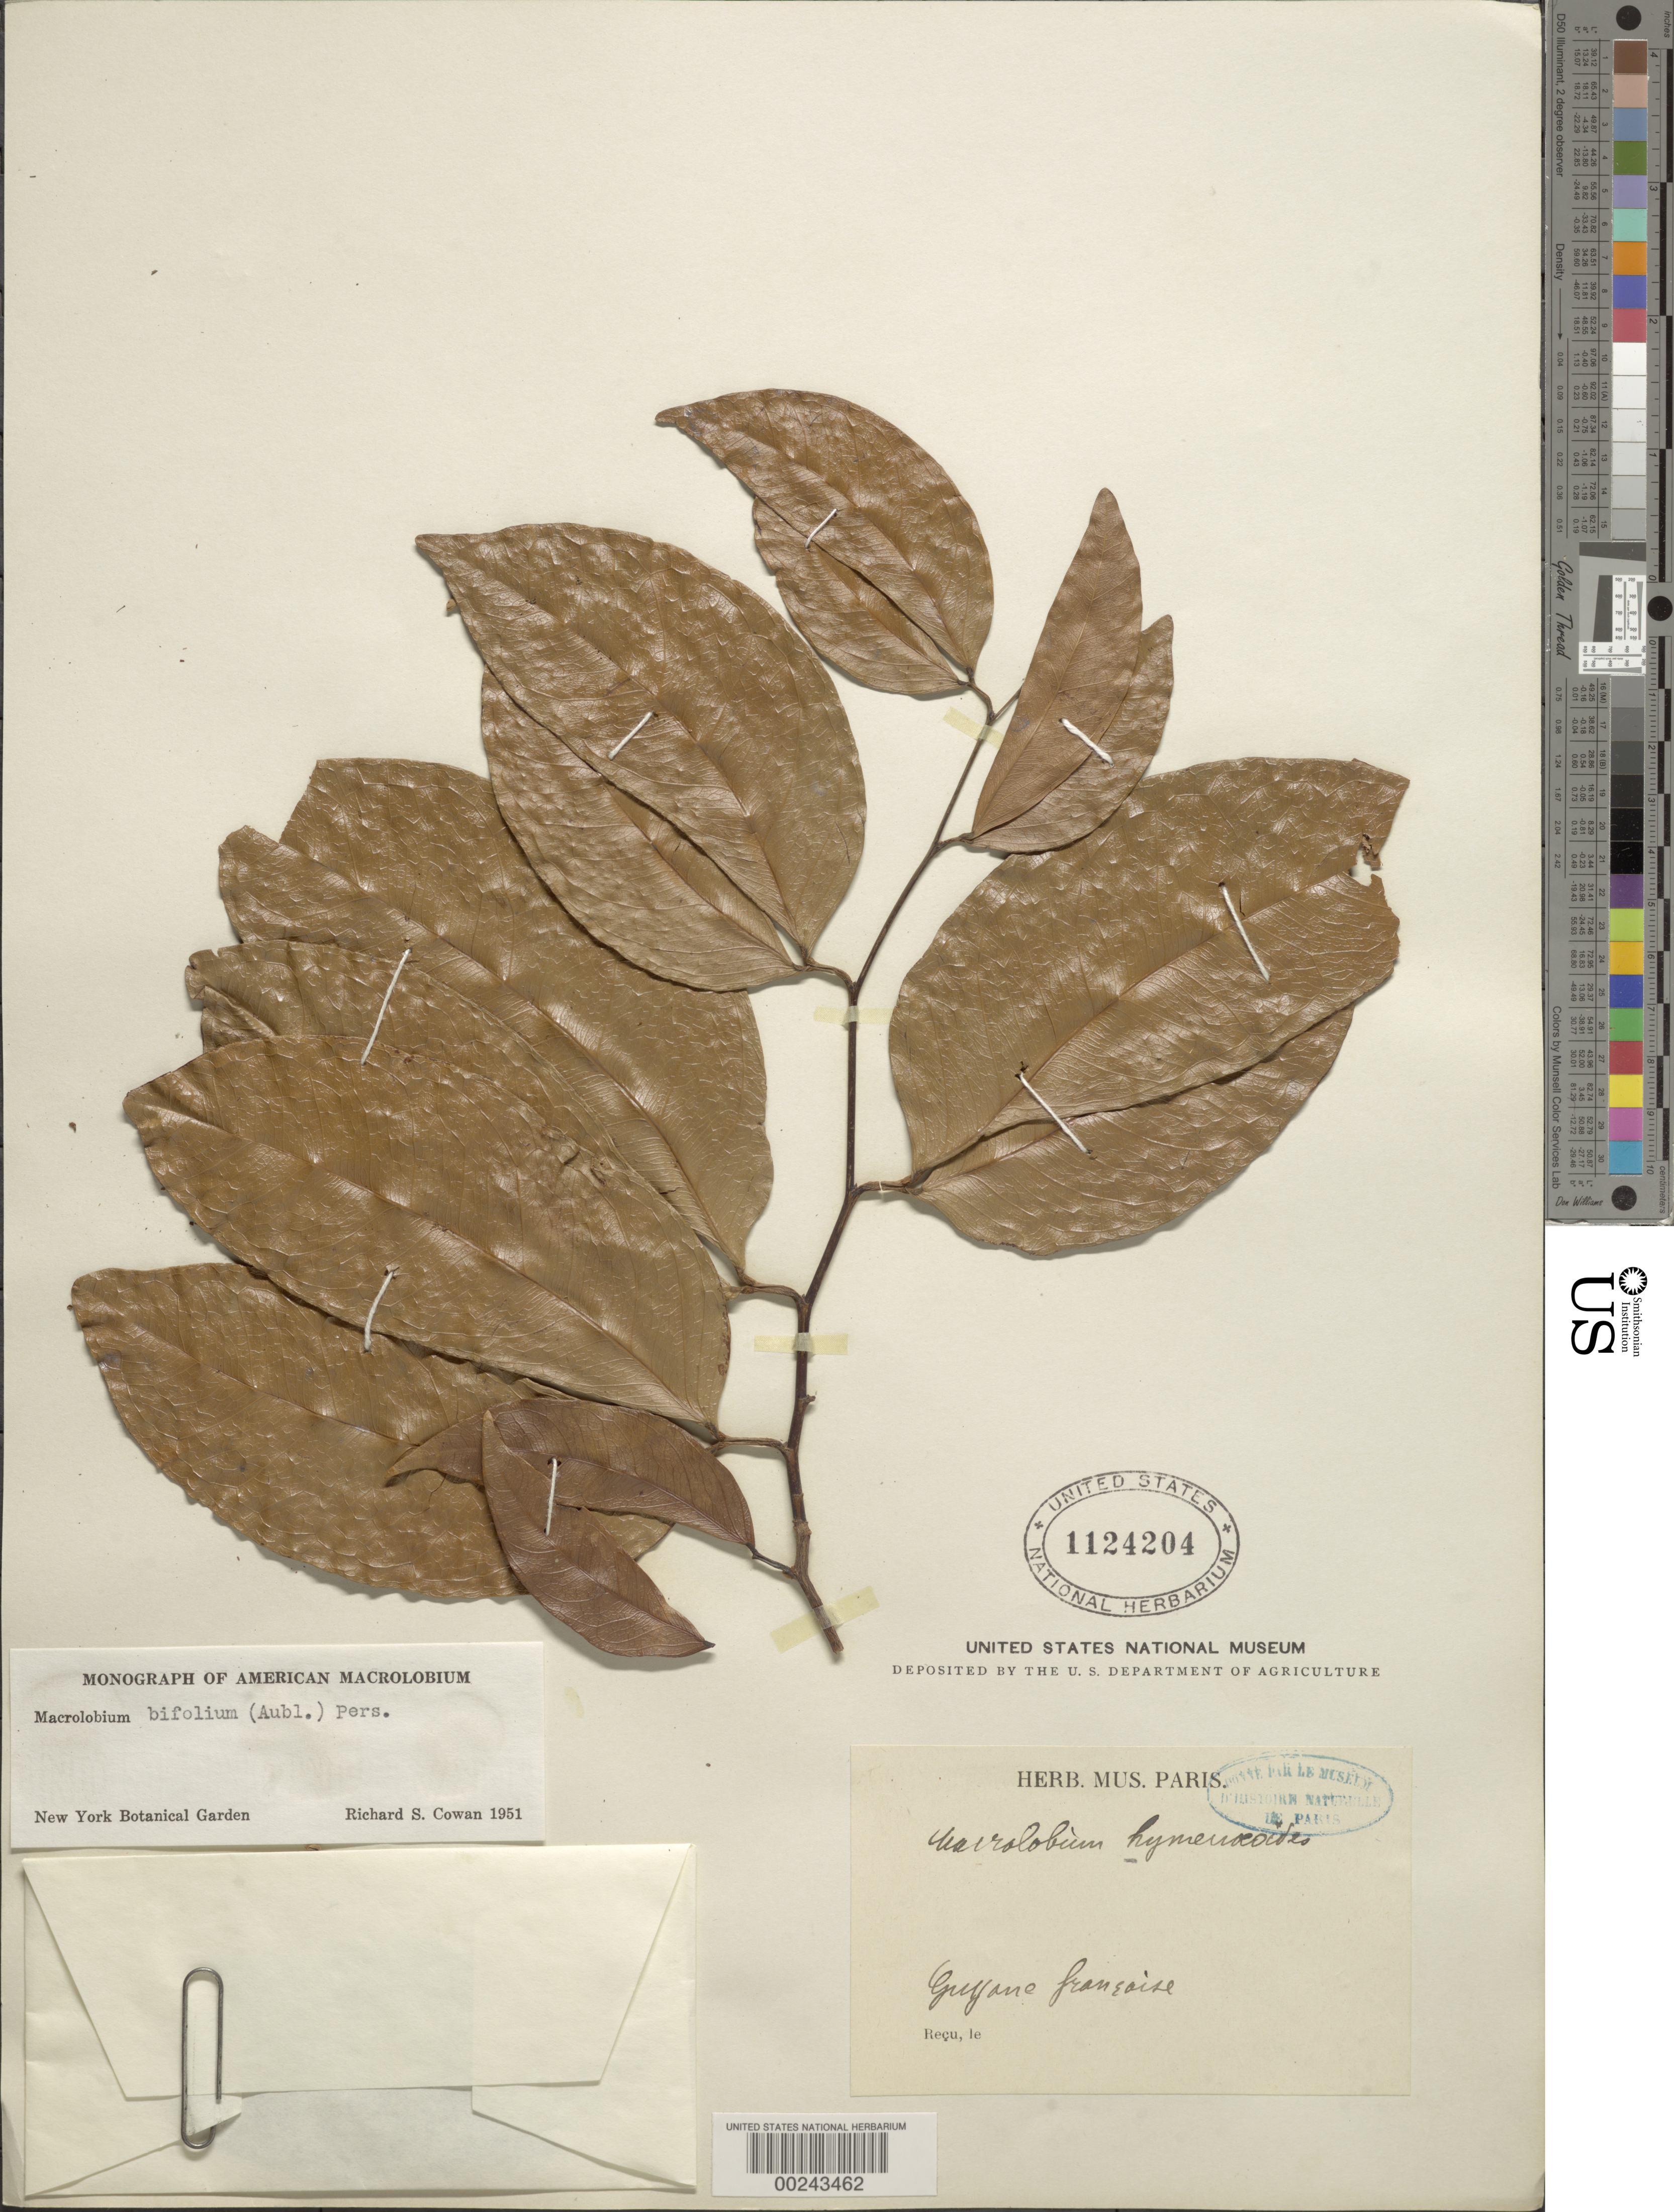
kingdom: Plantae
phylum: Tracheophyta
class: Magnoliopsida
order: Fabales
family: Fabaceae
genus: Macrolobium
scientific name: Macrolobium bifolium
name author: (Aubl.) Pers.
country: French Guiana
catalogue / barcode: US 1124204